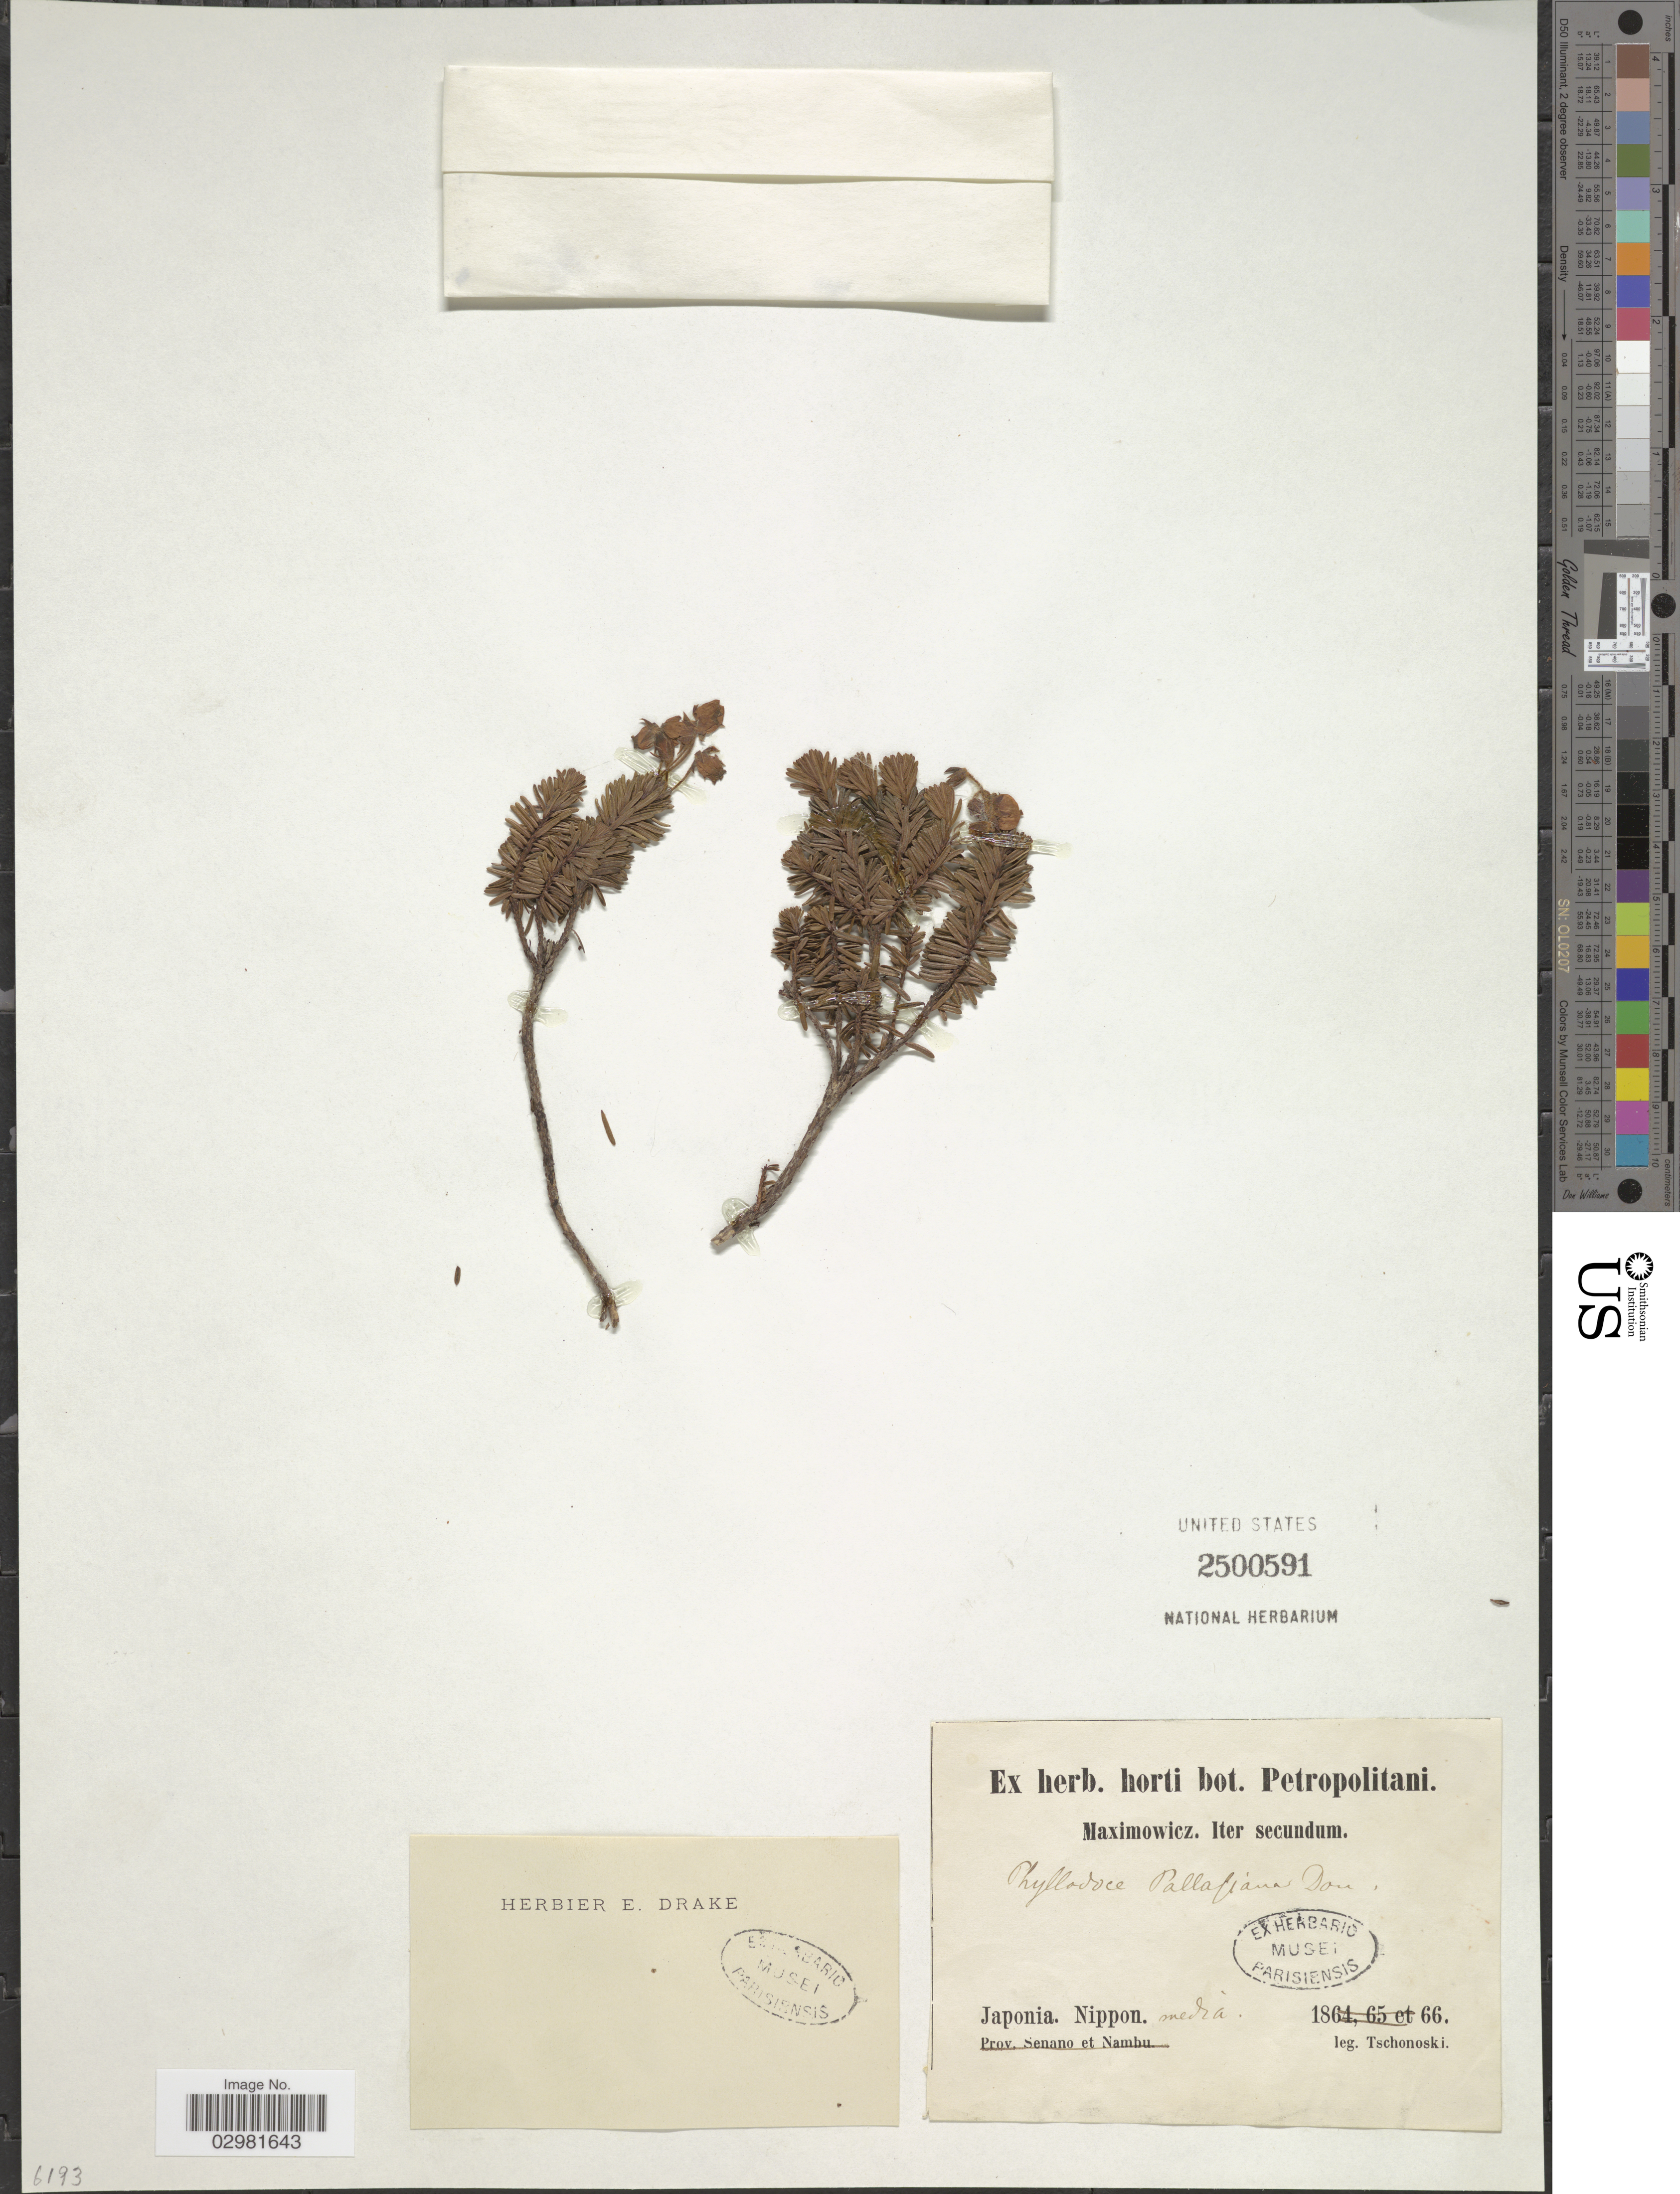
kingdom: Plantae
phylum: Tracheophyta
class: Magnoliopsida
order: Ericales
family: Ericaceae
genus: Phyllodoce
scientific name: Phyllodoce pallasiana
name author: D. Don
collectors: -. Tschonoski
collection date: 1866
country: Japan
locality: Prov. Senano et Nambu.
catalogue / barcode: US 2500591